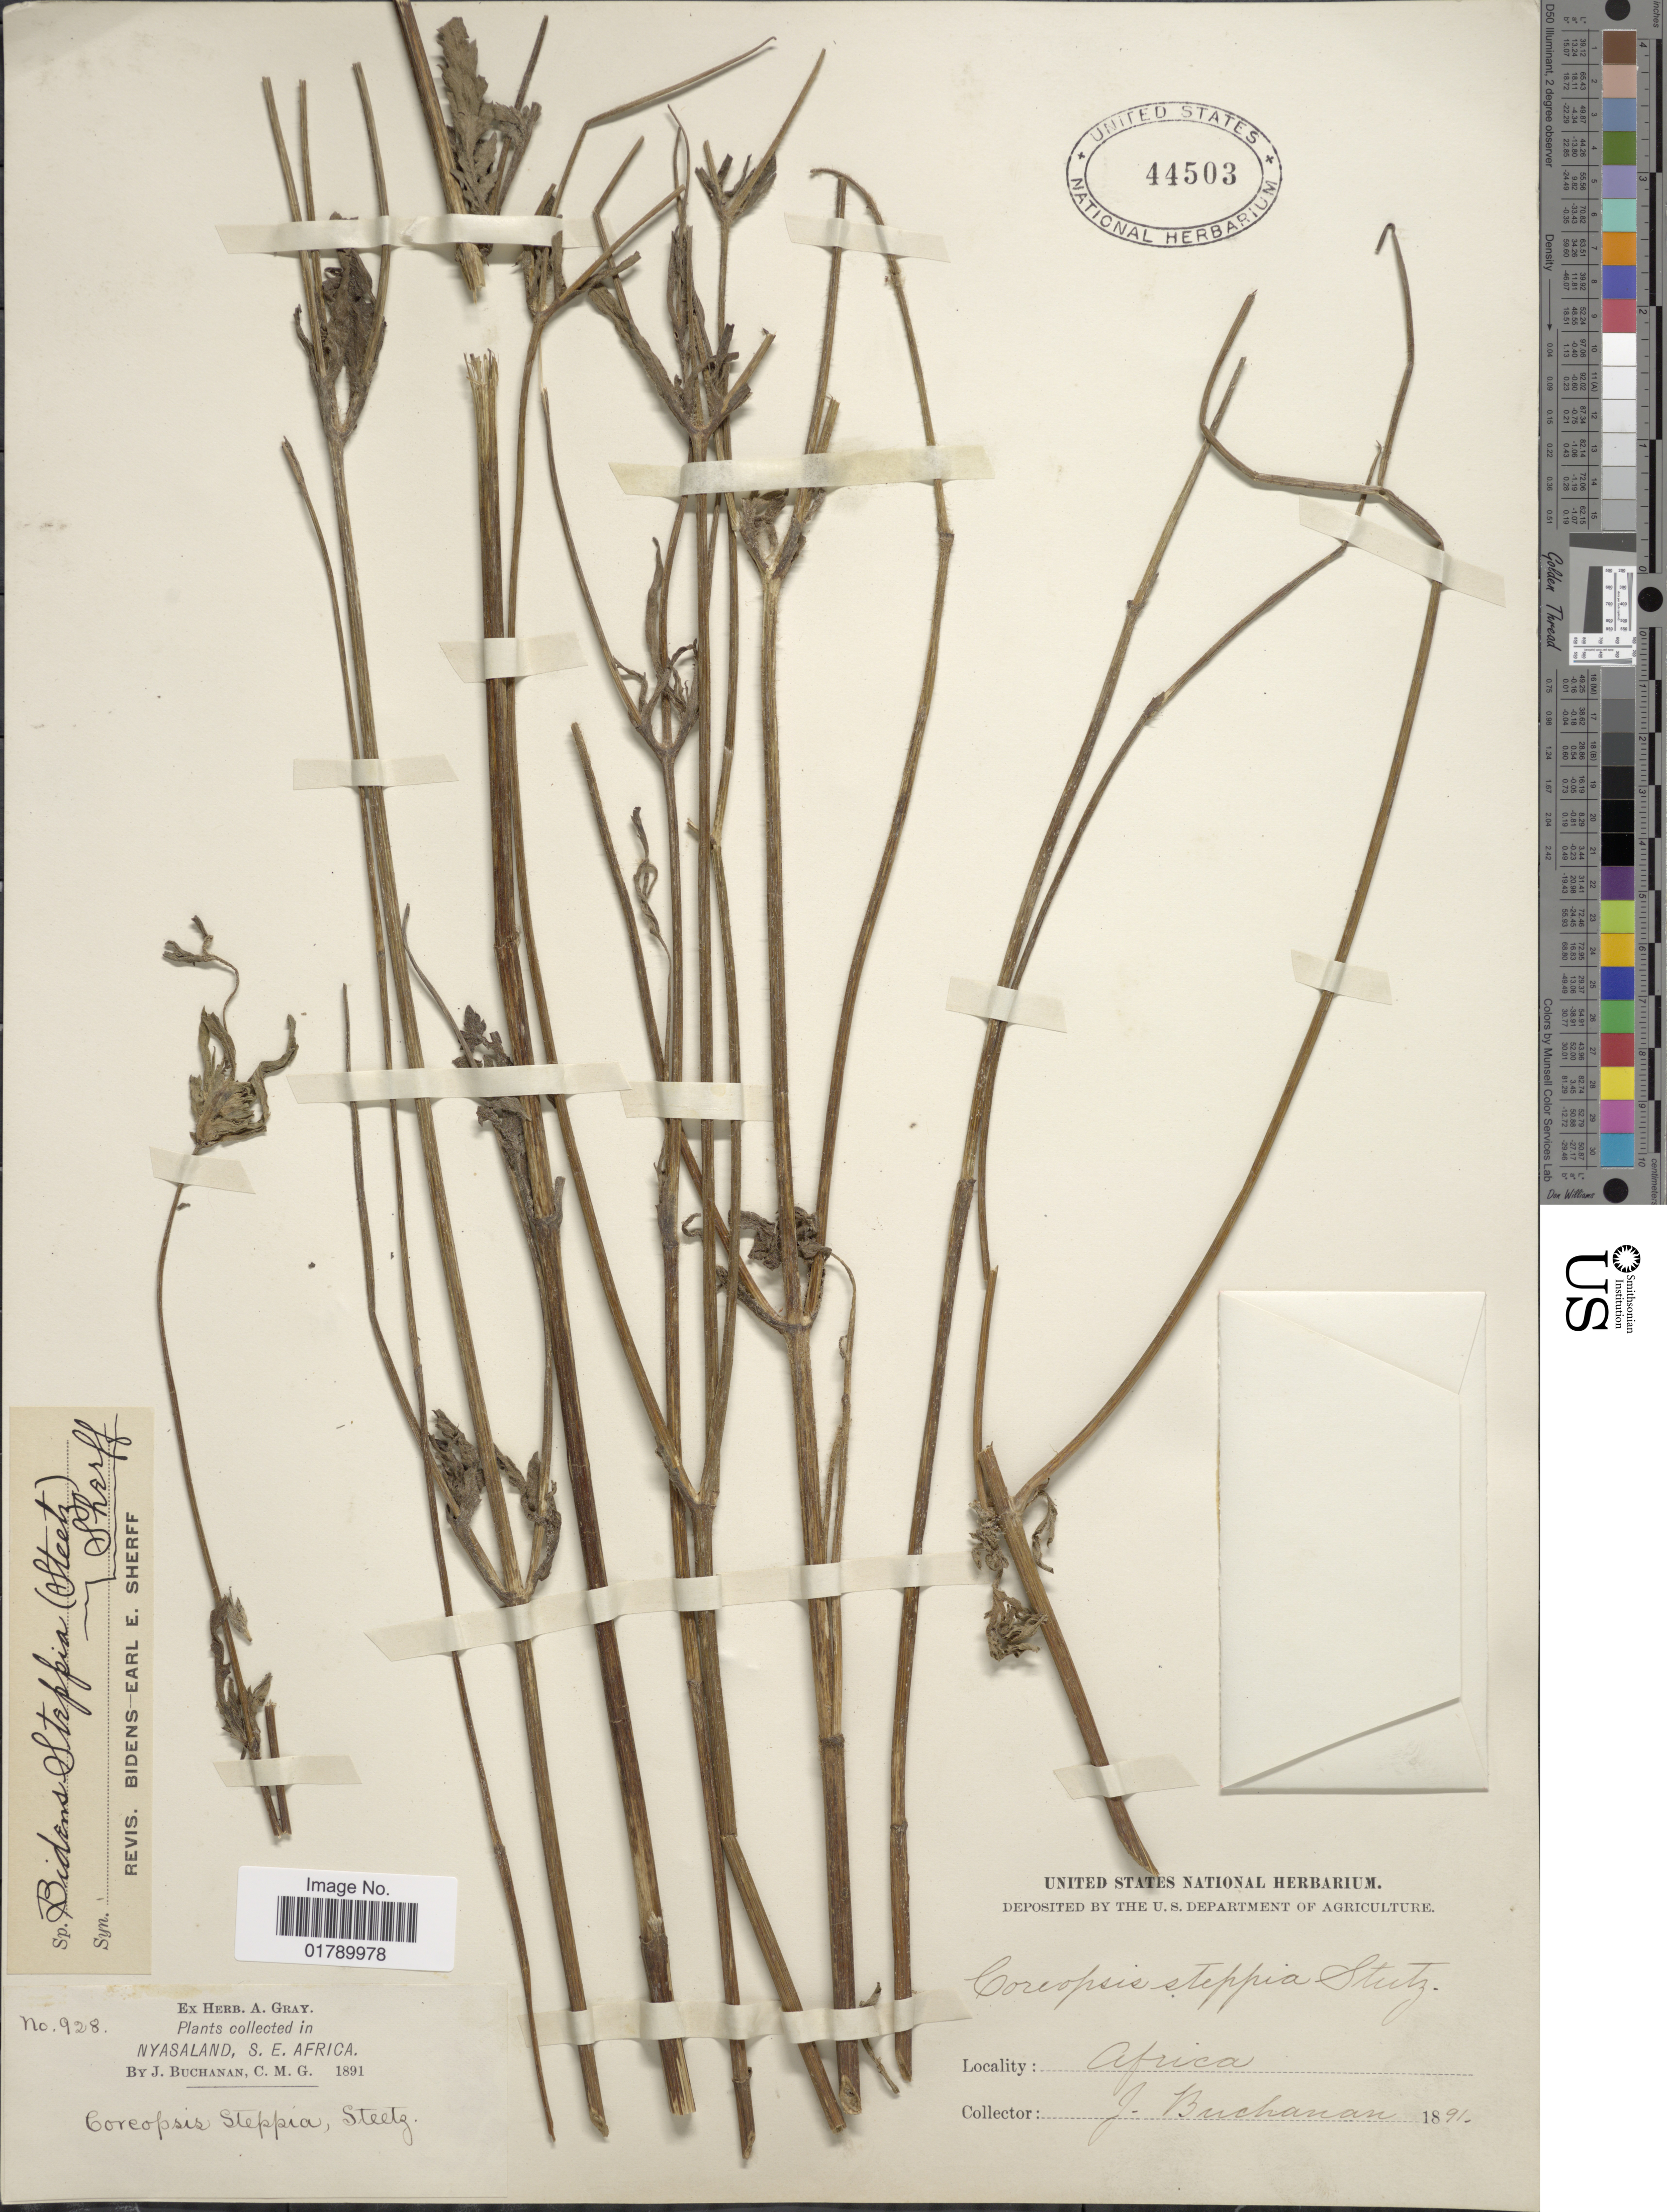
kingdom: Plantae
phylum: Tracheophyta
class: Magnoliopsida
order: Asterales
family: Asteraceae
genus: Bidens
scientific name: Bidens steppia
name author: (Steetz) Sherff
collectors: J. Buchanan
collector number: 928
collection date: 1891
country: Malawi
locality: Nyasaland, S.E. Africa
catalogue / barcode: US 44503